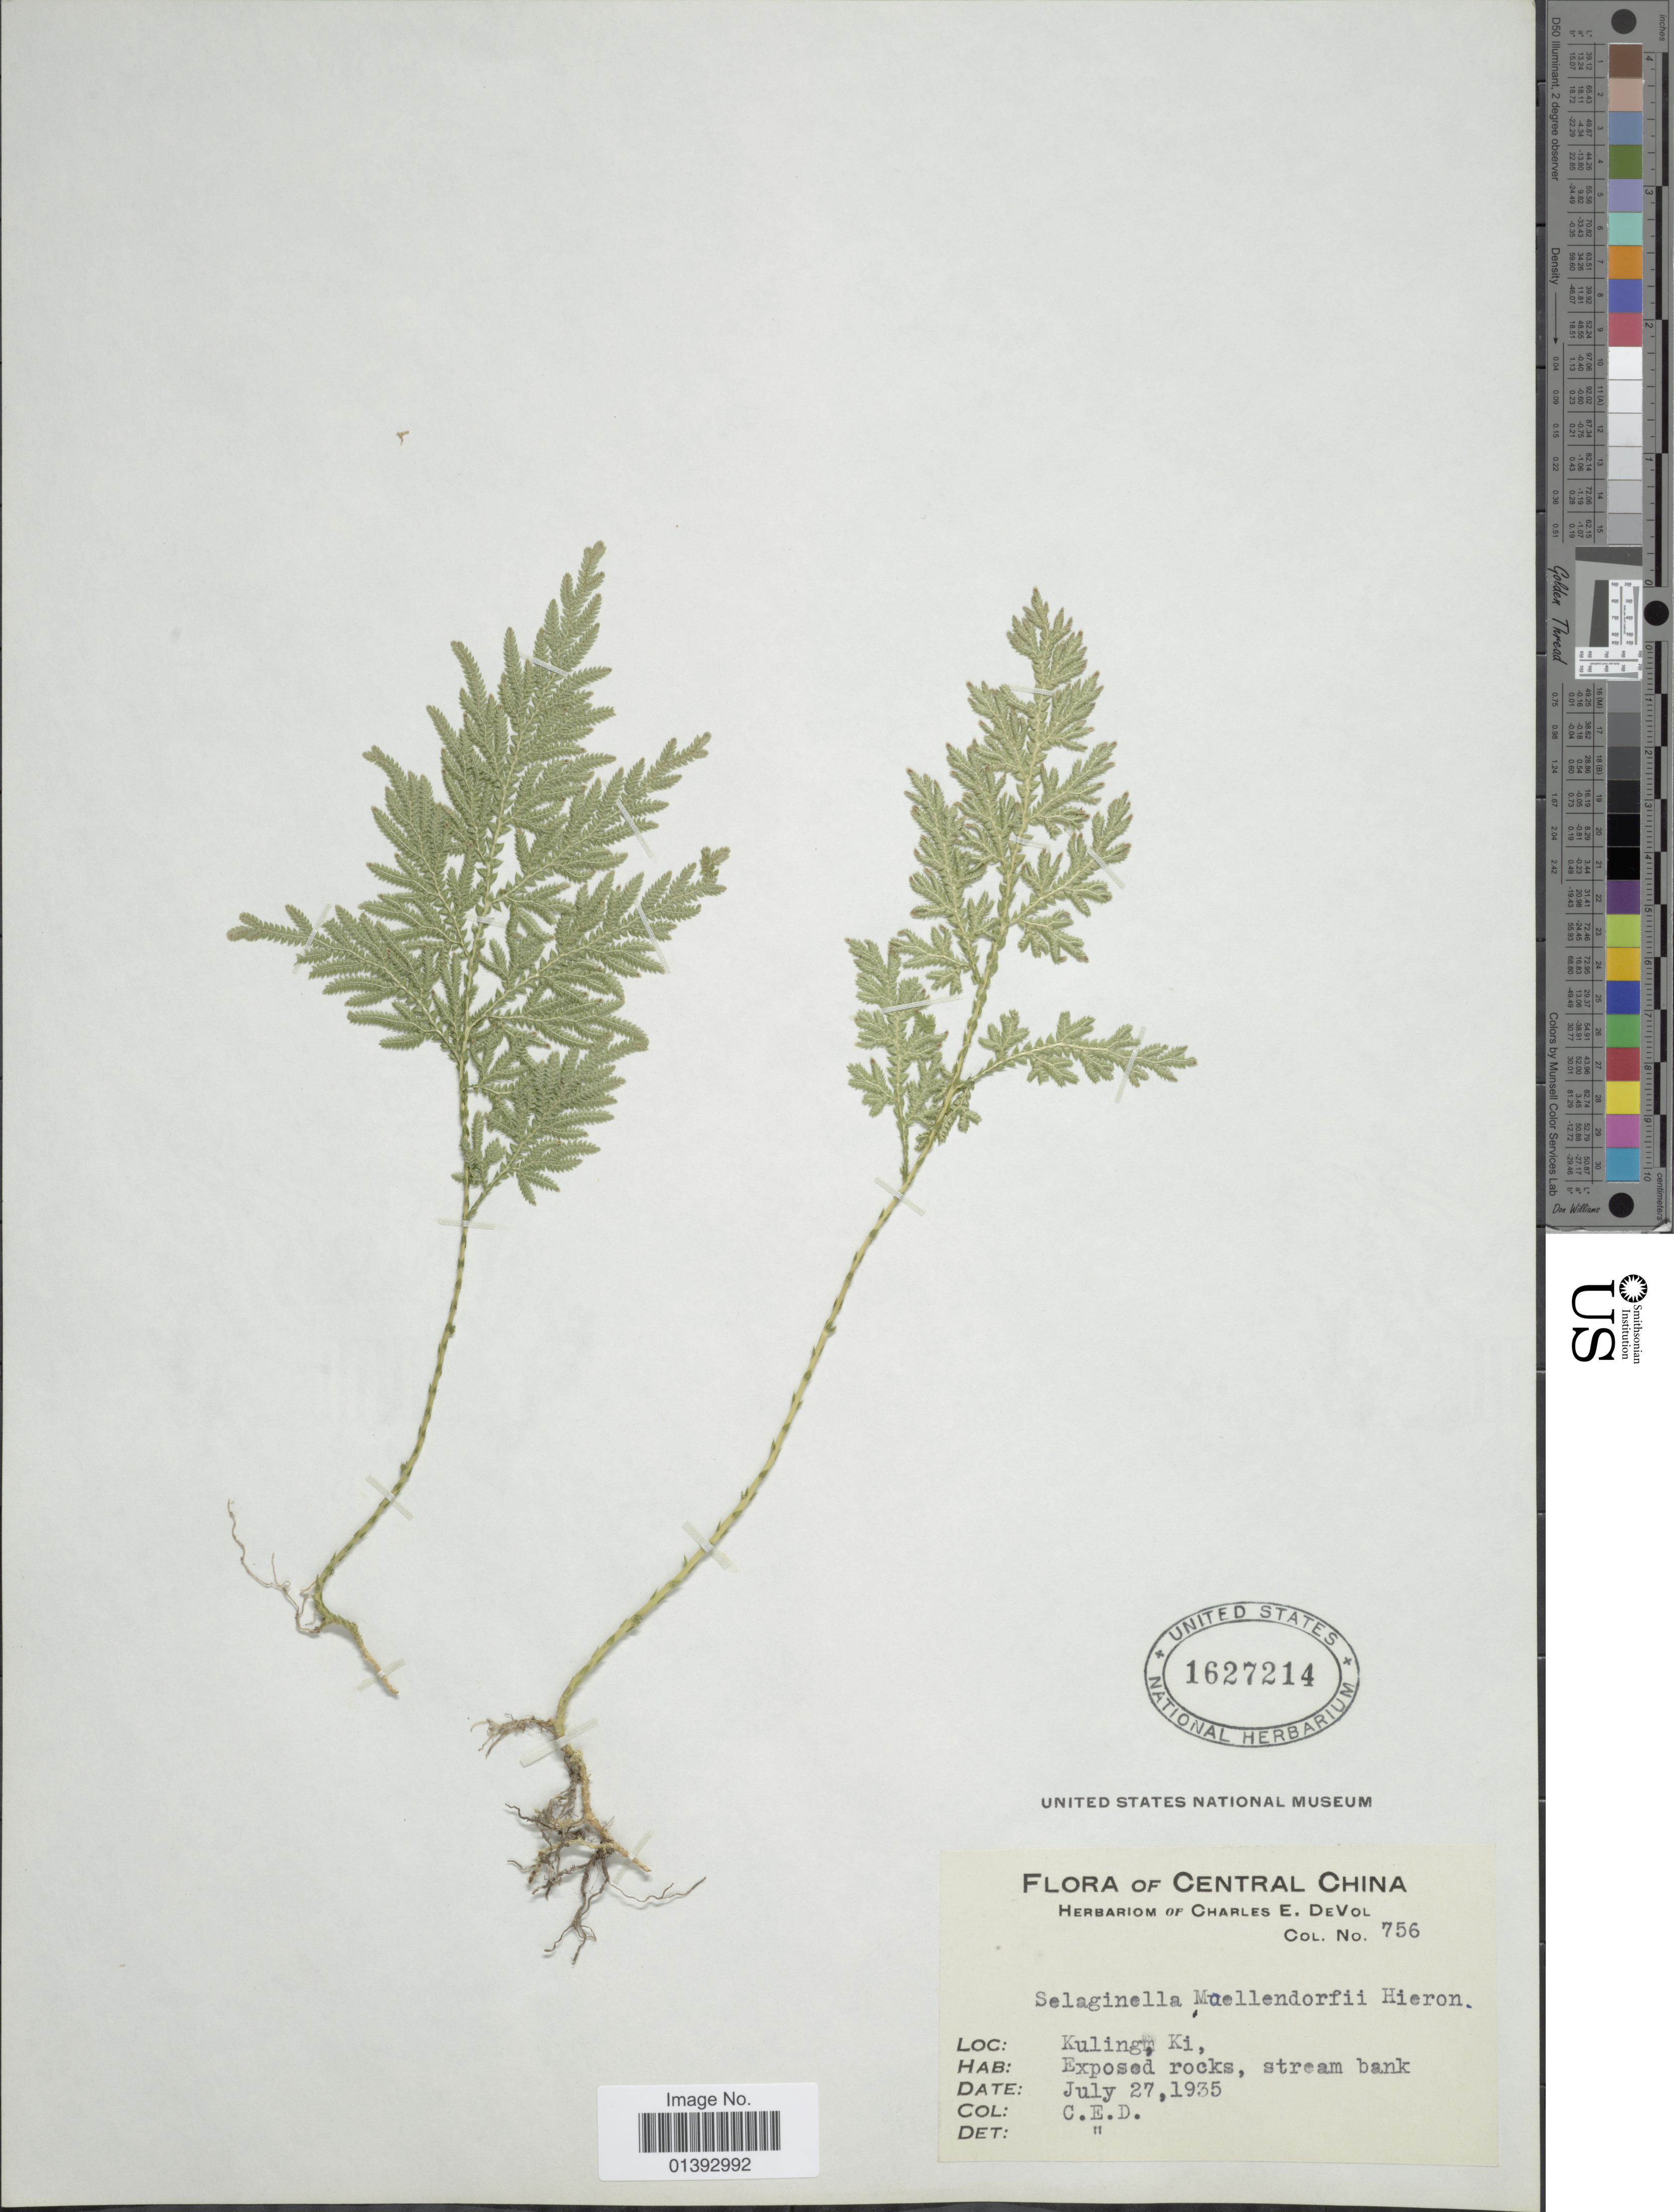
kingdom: Plantae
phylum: Tracheophyta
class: Lycopodiopsida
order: Selaginellales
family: Selaginellaceae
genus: Selaginella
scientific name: Selaginella moellendorffii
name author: Hieron.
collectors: C. E. De Vol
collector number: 756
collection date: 1935-07-27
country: China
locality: Kuling Ki, Exposed rocks, stream bank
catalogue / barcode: US 1627214